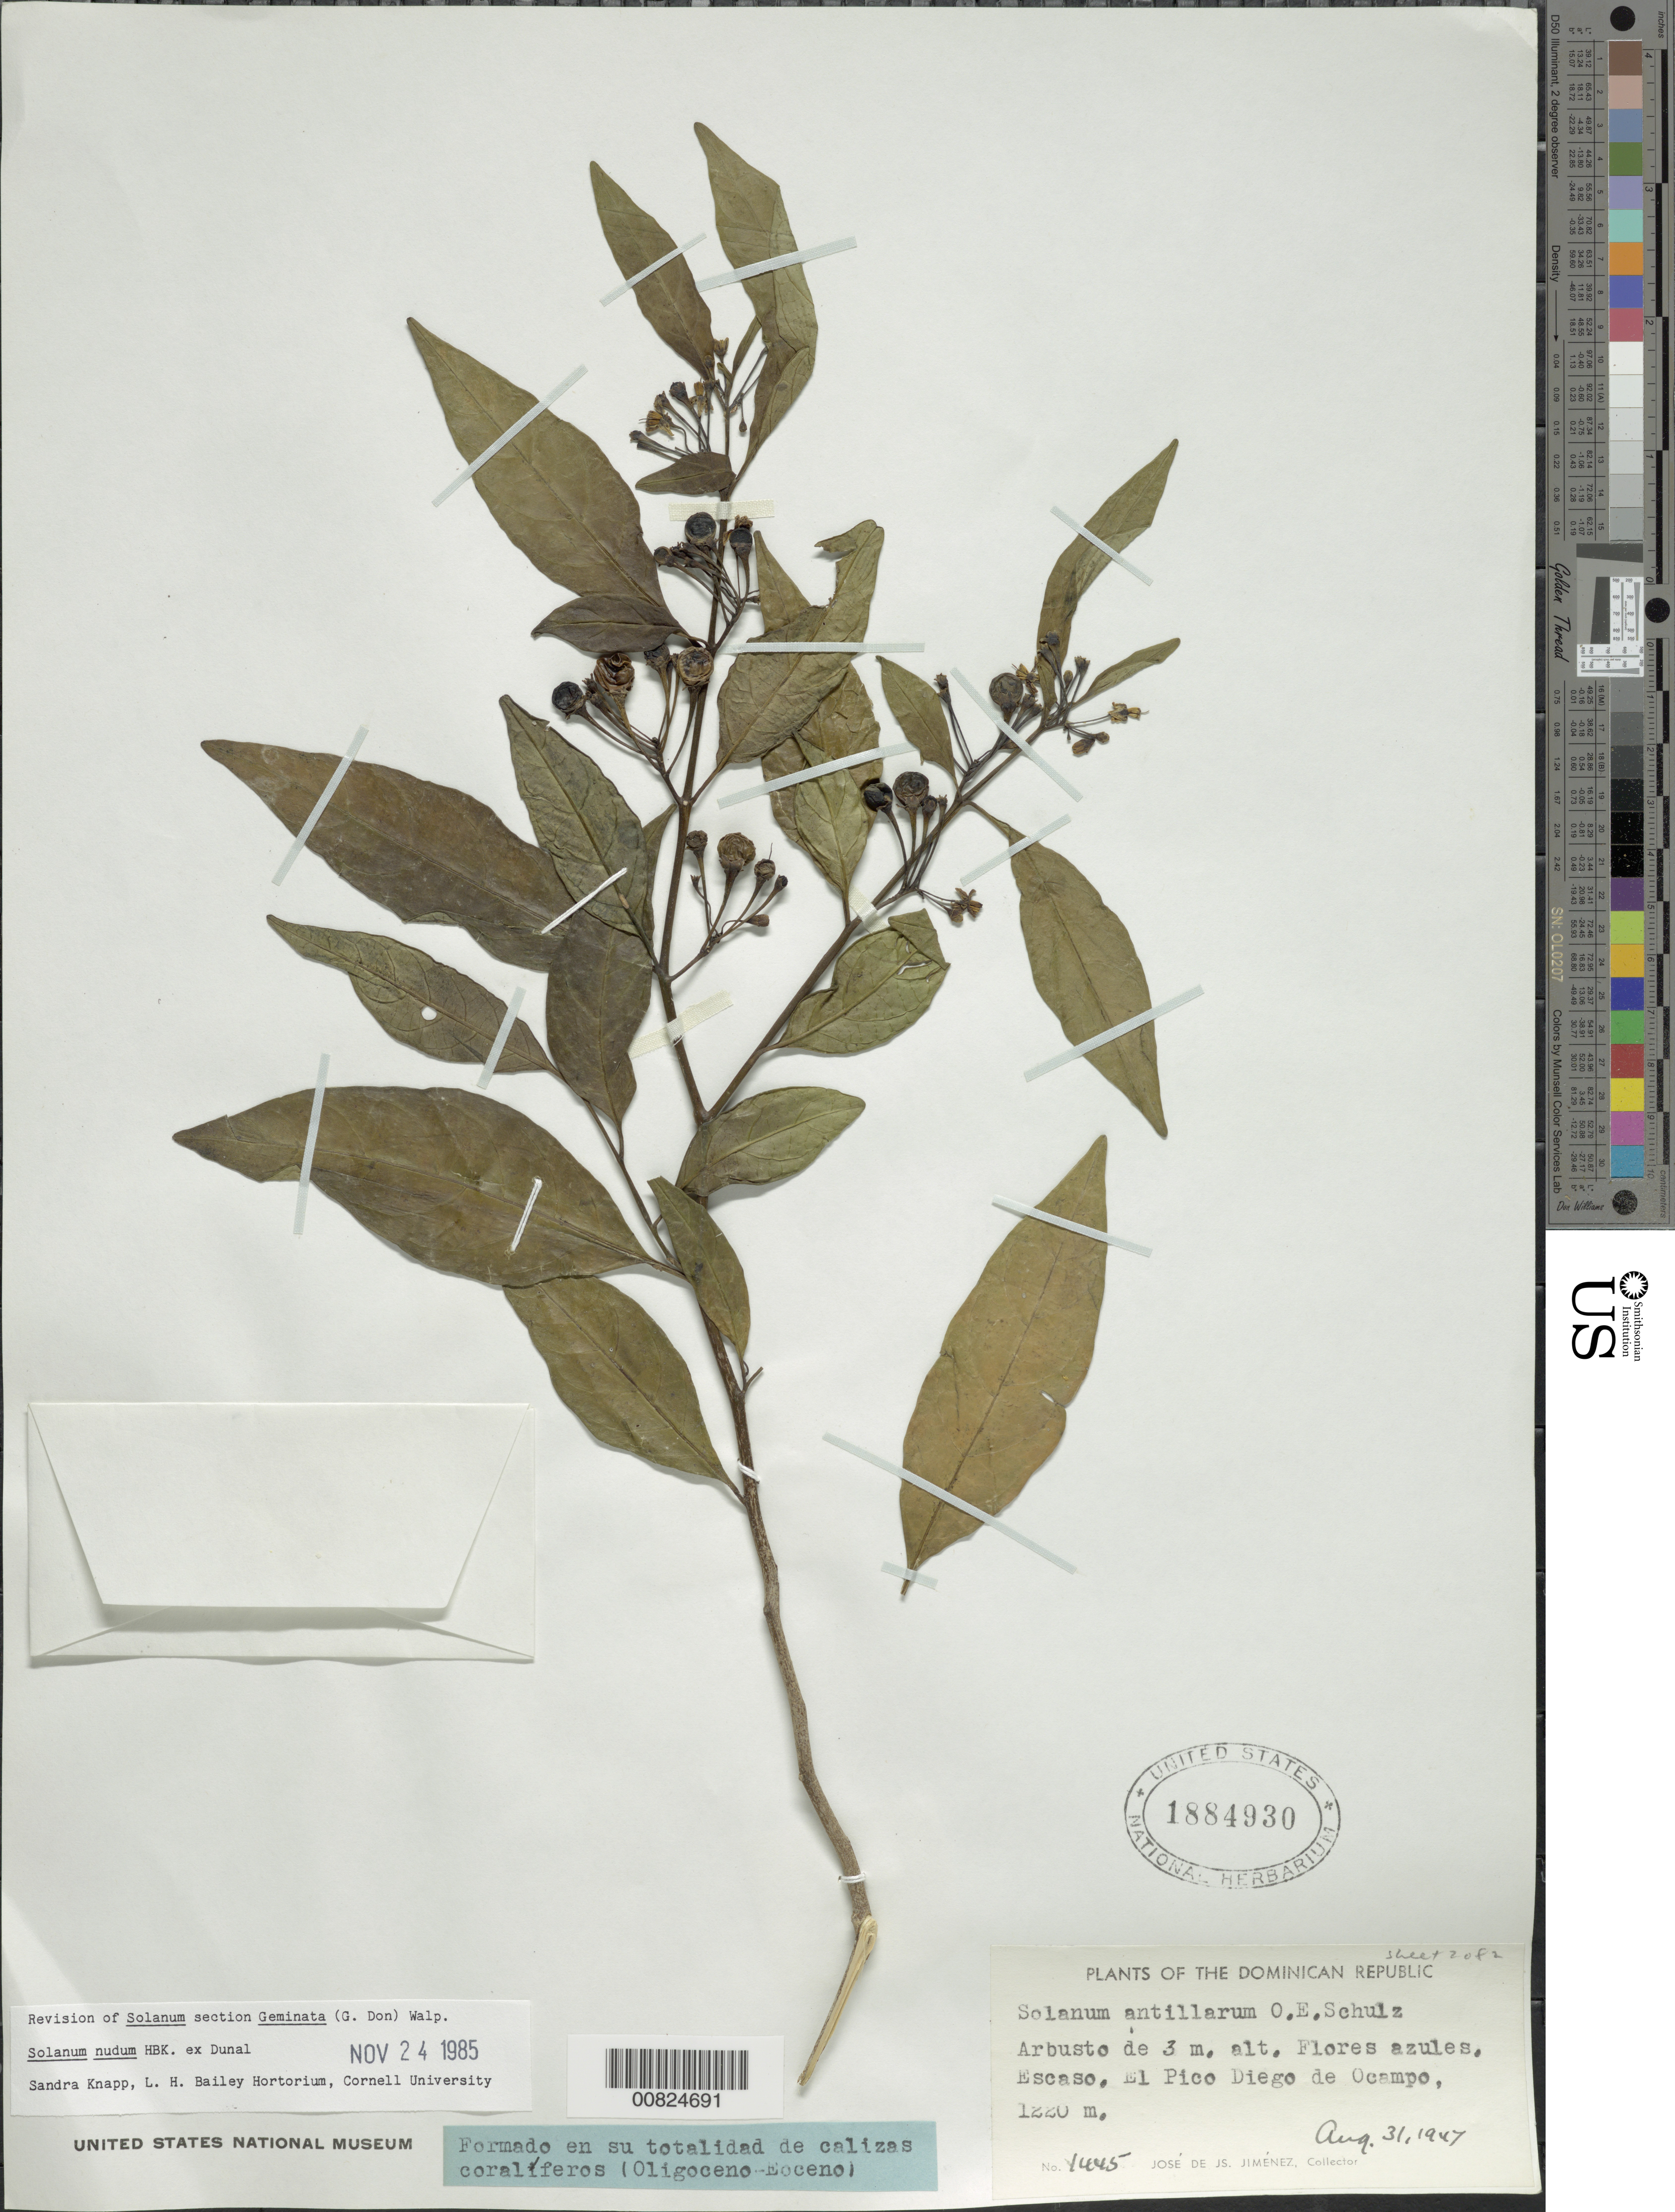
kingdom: Plantae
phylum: Tracheophyta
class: Magnoliopsida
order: Solanales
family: Solanaceae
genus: Solanum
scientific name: Solanum nudum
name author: Dunal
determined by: Knapp, S. D.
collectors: J. J. Jiménez Almonte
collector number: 1445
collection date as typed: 31 Aug 1947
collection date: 1947-08-31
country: Dominican Republic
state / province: Santiago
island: Hispaniola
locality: Escaso, El Pico Diego de Ocampo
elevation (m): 1220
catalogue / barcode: US 1884930